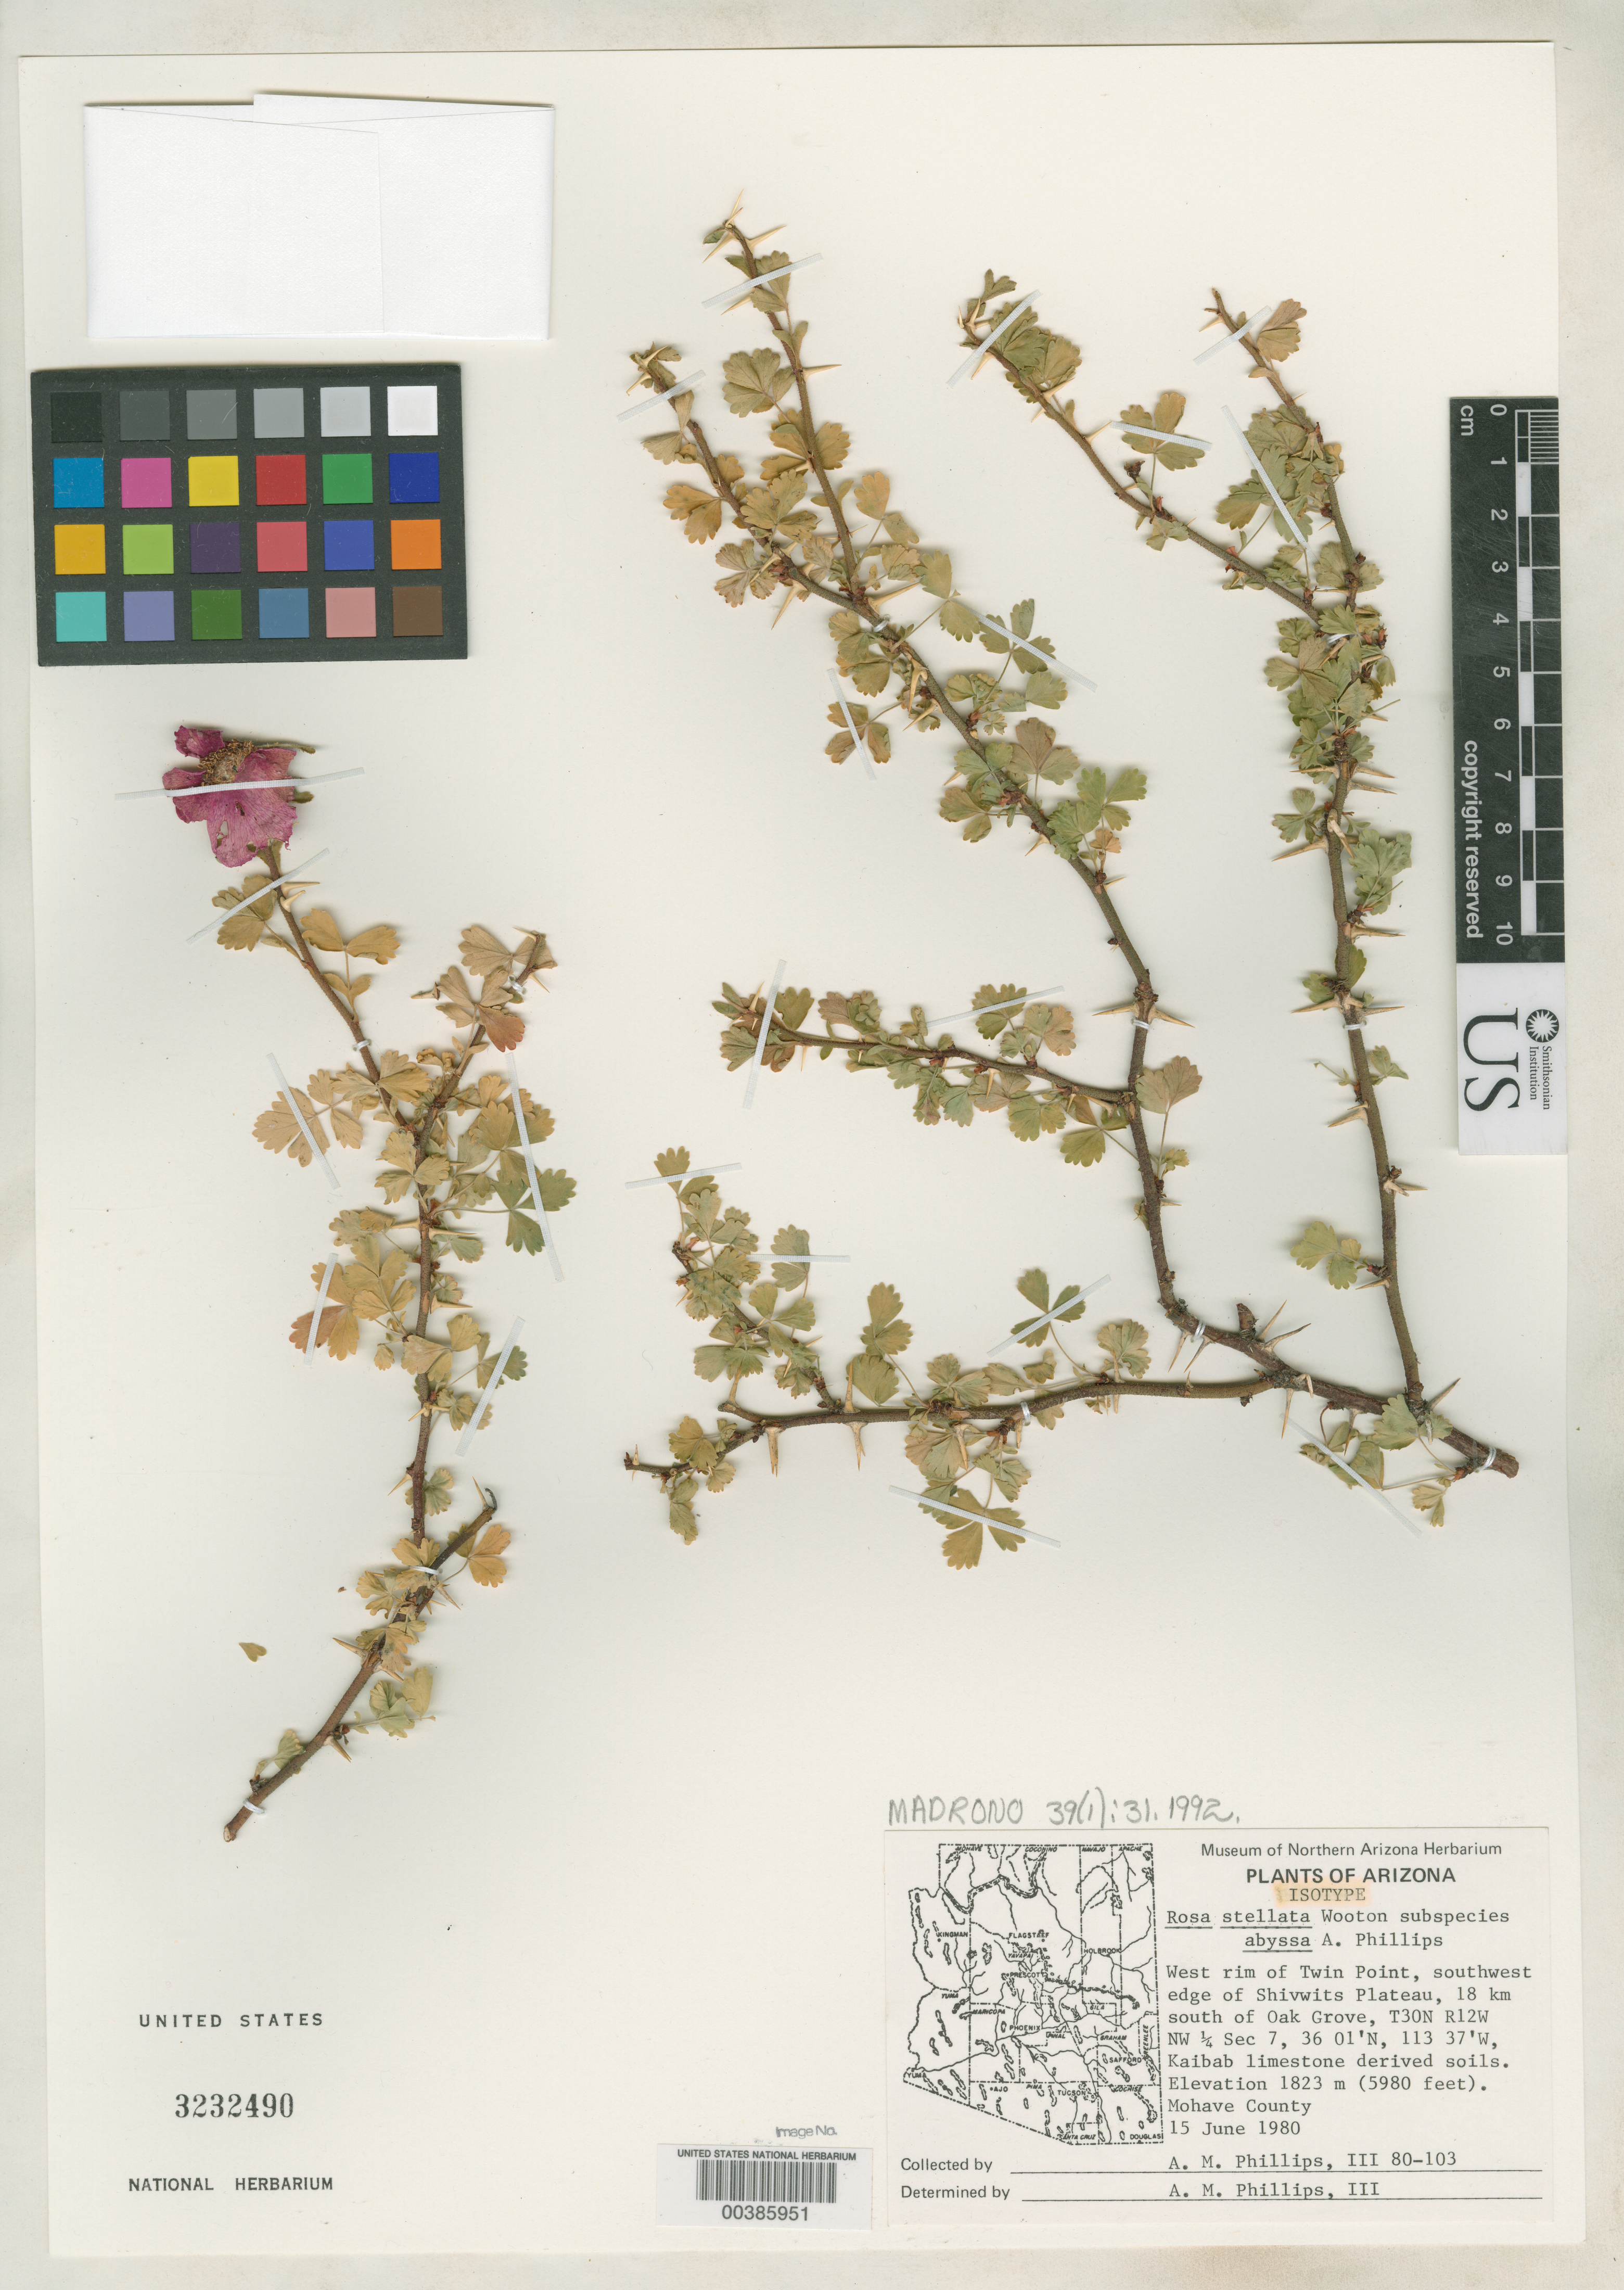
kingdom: Plantae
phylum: Tracheophyta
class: Magnoliopsida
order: Rosales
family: Rosaceae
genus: Rosa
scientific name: Rosa stellata subsp. abyssa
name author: A.M. Phillips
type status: Isotype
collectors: A. M. Phillips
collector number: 80-103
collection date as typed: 15 Jun 1980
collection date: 1980-06-15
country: United States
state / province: Arizona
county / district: Mohave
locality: W rim of Twin point, SW edge of Shivwits Plateau, 18 km S of Oak Grove.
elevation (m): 1823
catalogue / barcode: US 3232490